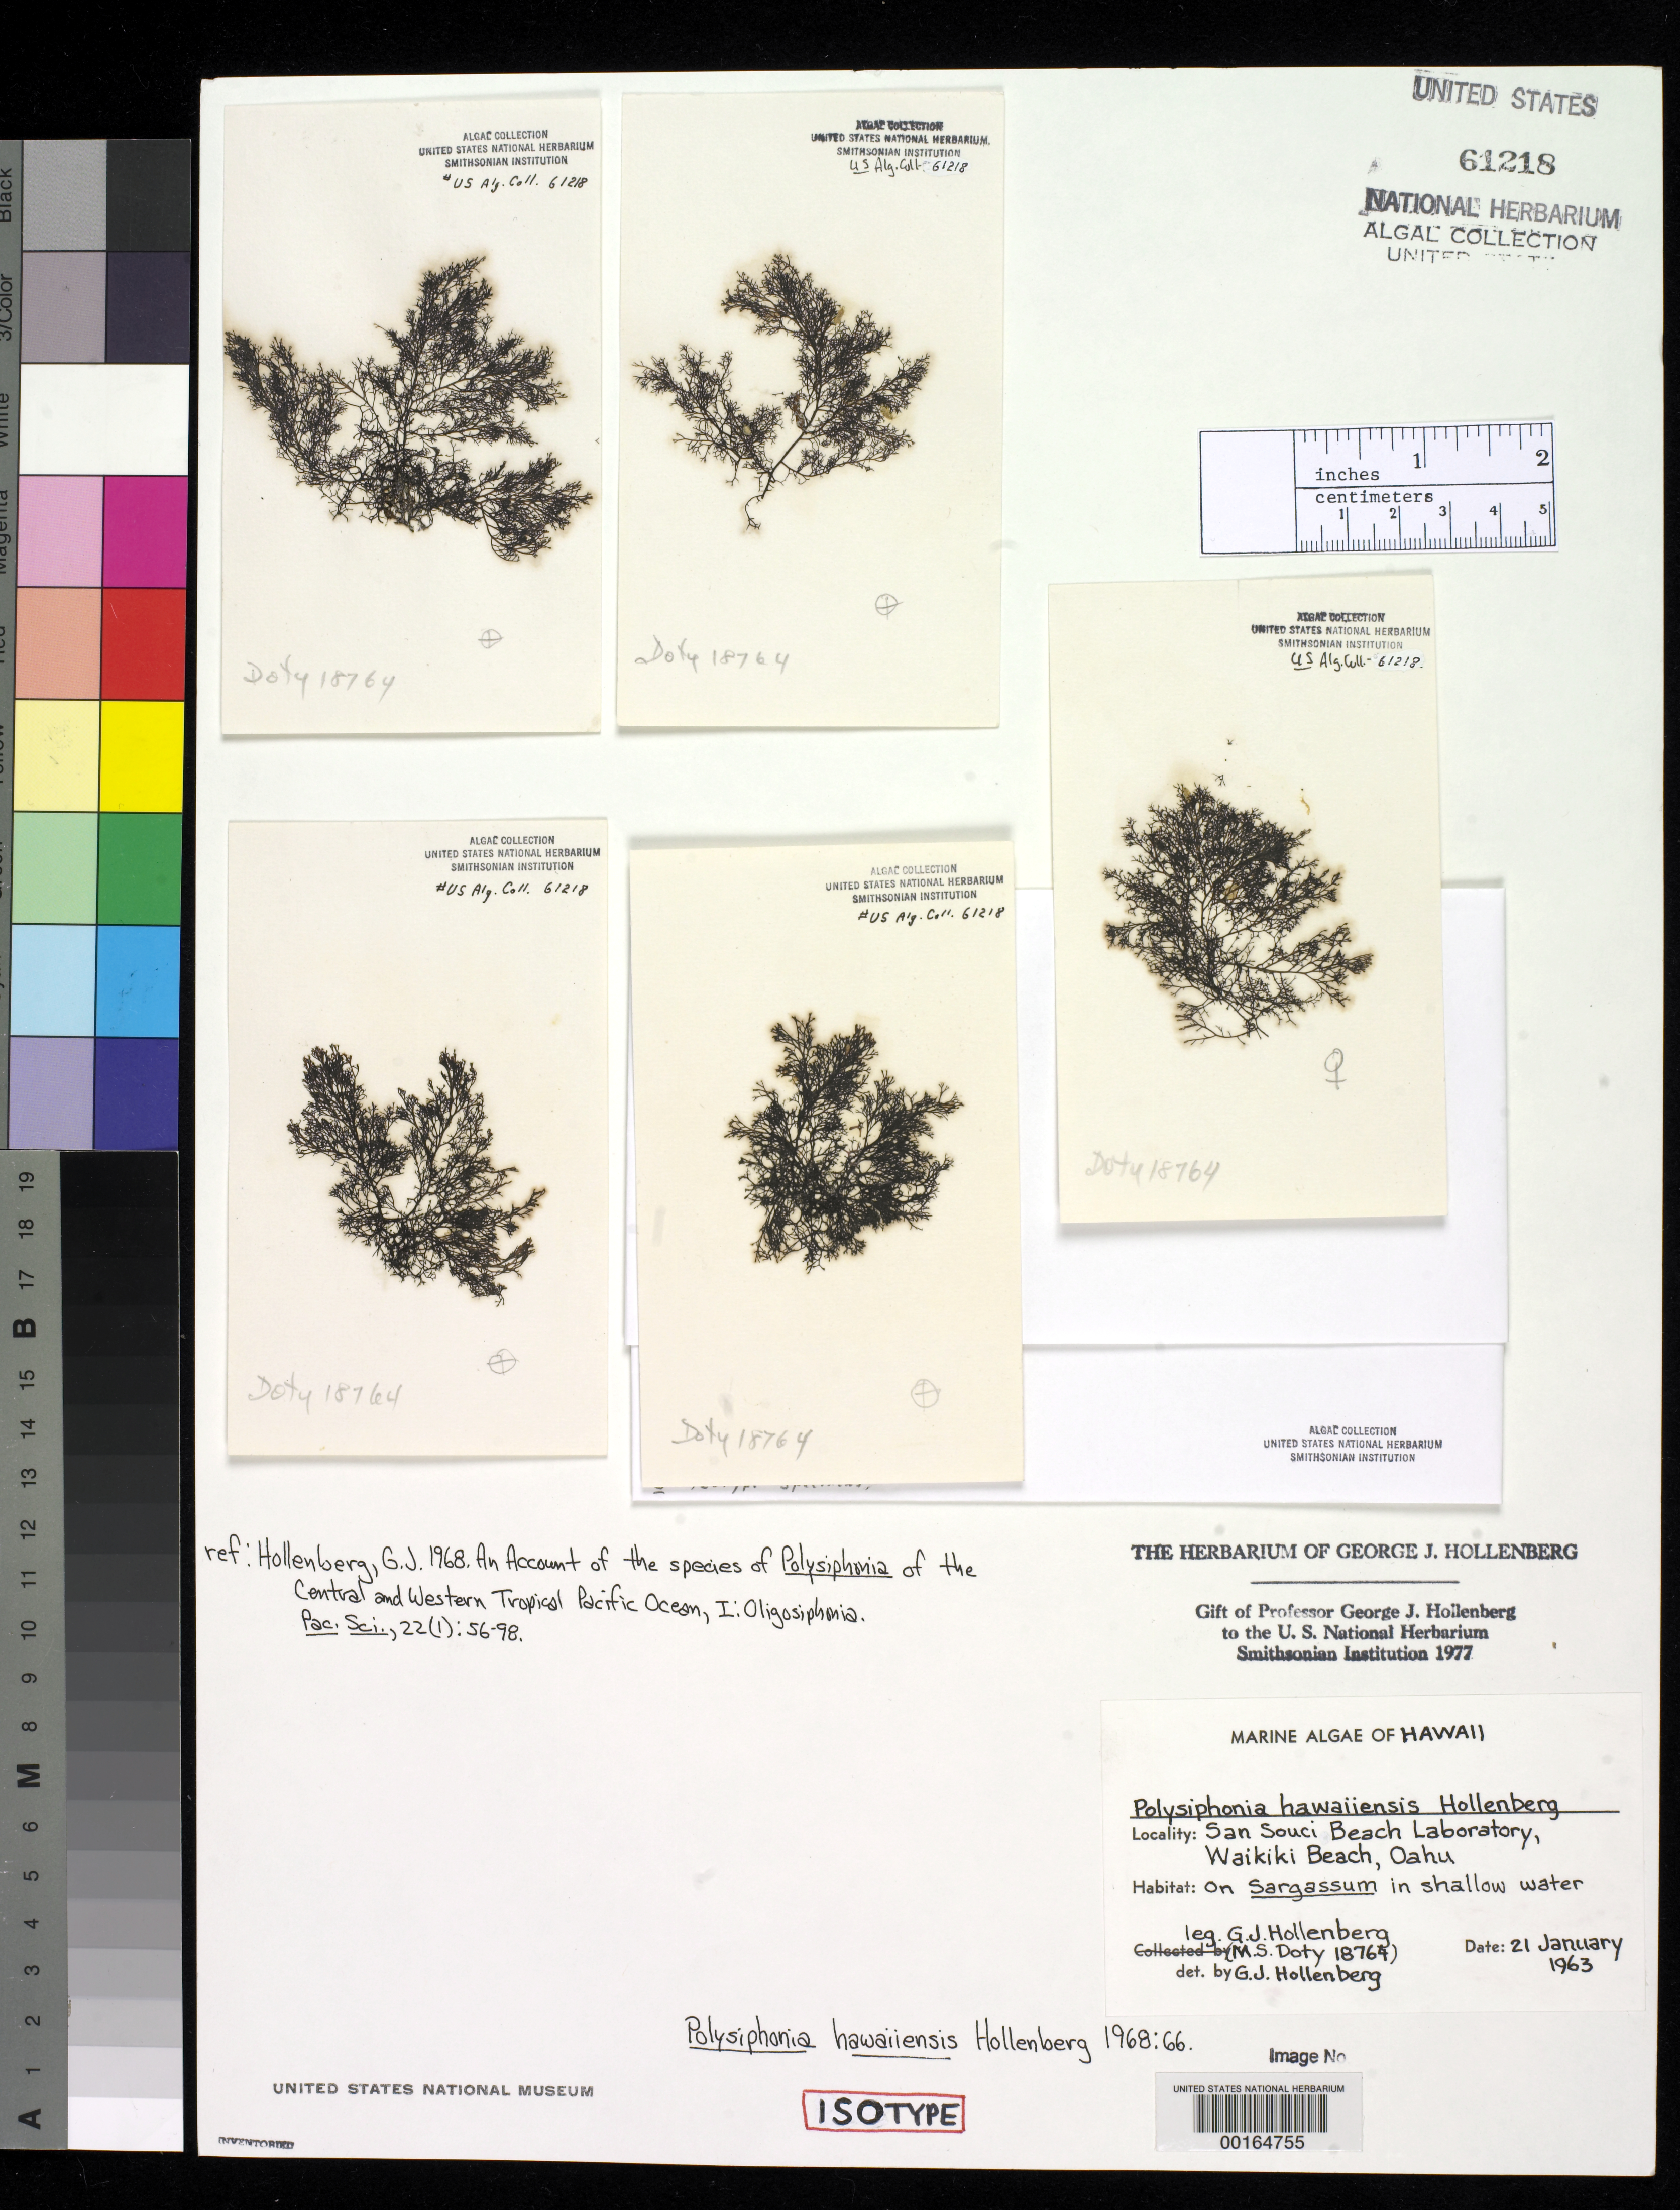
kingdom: Plantae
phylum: Rhodophyta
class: Florideophyceae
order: Ceramiales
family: Rhodomelaceae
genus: Polysiphonia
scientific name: Polysiphonia hawaiiensis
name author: Hollenb.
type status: Isotype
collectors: G. Hollenberg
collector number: MSD 18764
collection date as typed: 21 Jan 1963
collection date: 1963-01-21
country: United States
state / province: Hawaii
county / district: Honolulu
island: Oahu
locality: Waikiki Beach, San Souci Beach Laboratory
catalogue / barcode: US 61218